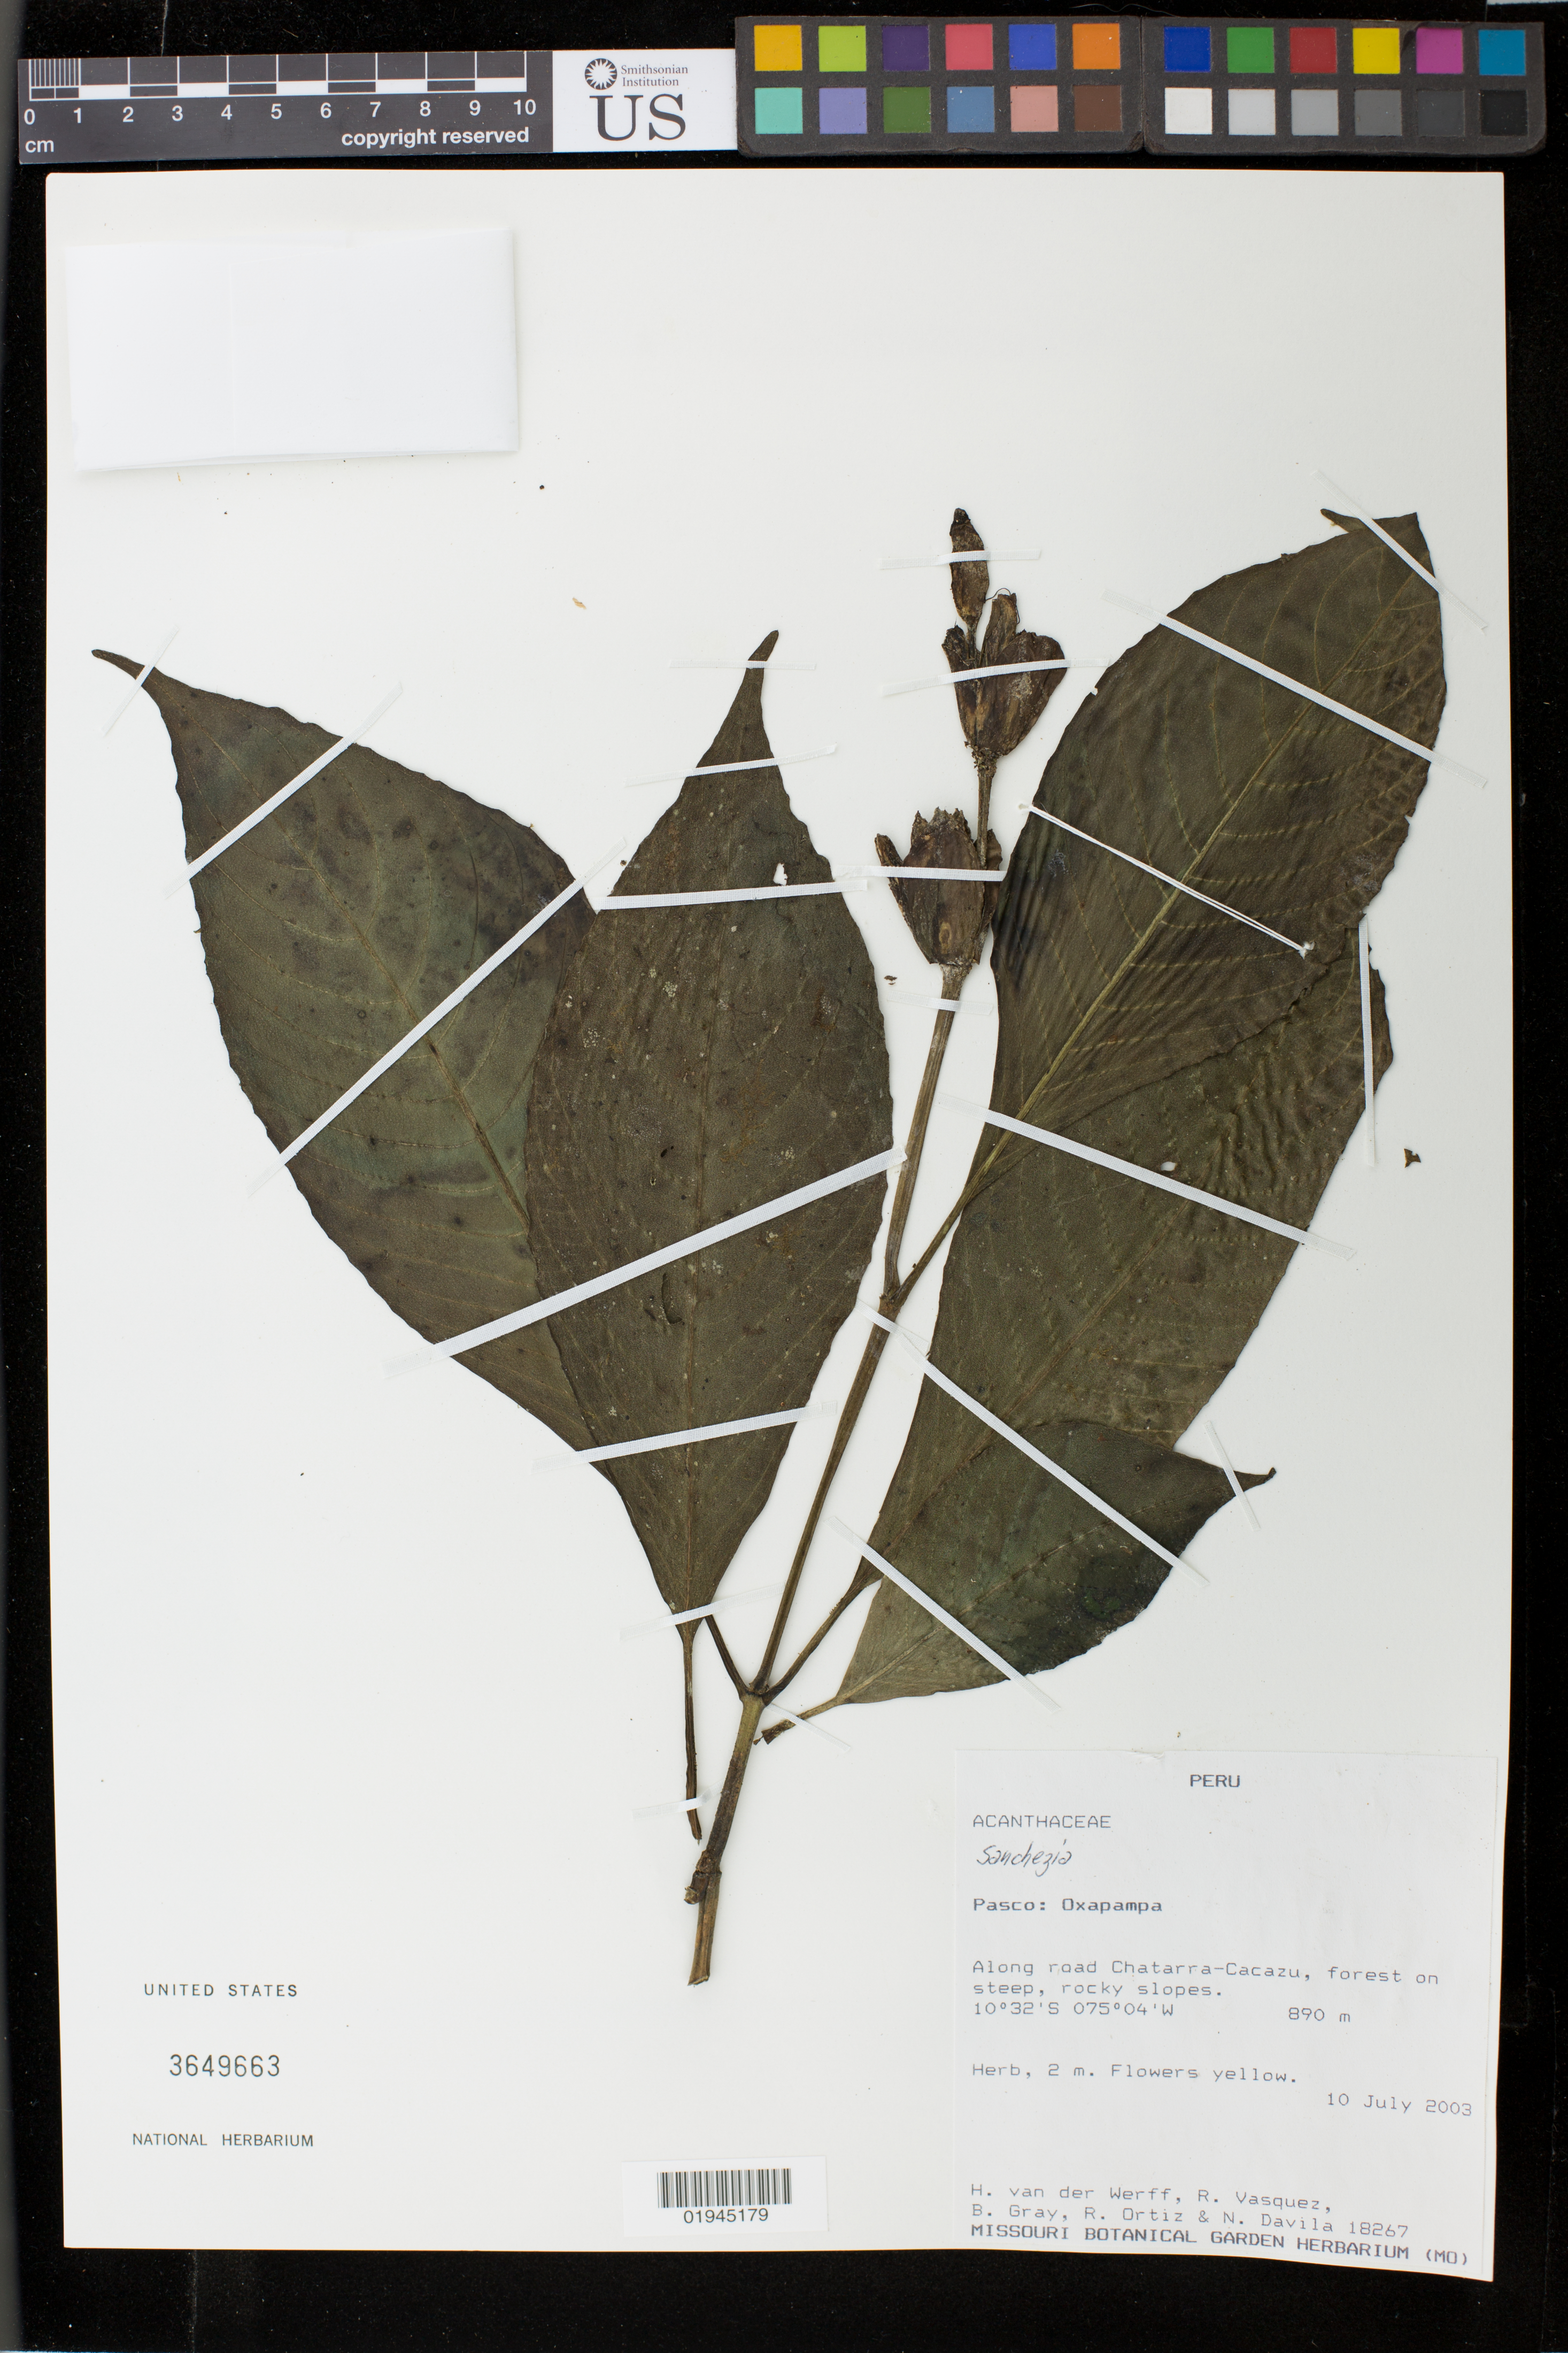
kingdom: Plantae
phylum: Tracheophyta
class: Magnoliopsida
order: Lamiales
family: Acanthaceae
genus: Sanchezia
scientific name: Sanchezia rubriflora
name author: Leonard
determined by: Azevedo, Igor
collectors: H. van der Werff & et al.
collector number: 18267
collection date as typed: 10 Jul 2003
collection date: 2003-07-10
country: Peru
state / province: Pasco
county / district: Oxapampa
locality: Along road Chatarra-Cacazu.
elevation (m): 890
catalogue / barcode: US 3649663